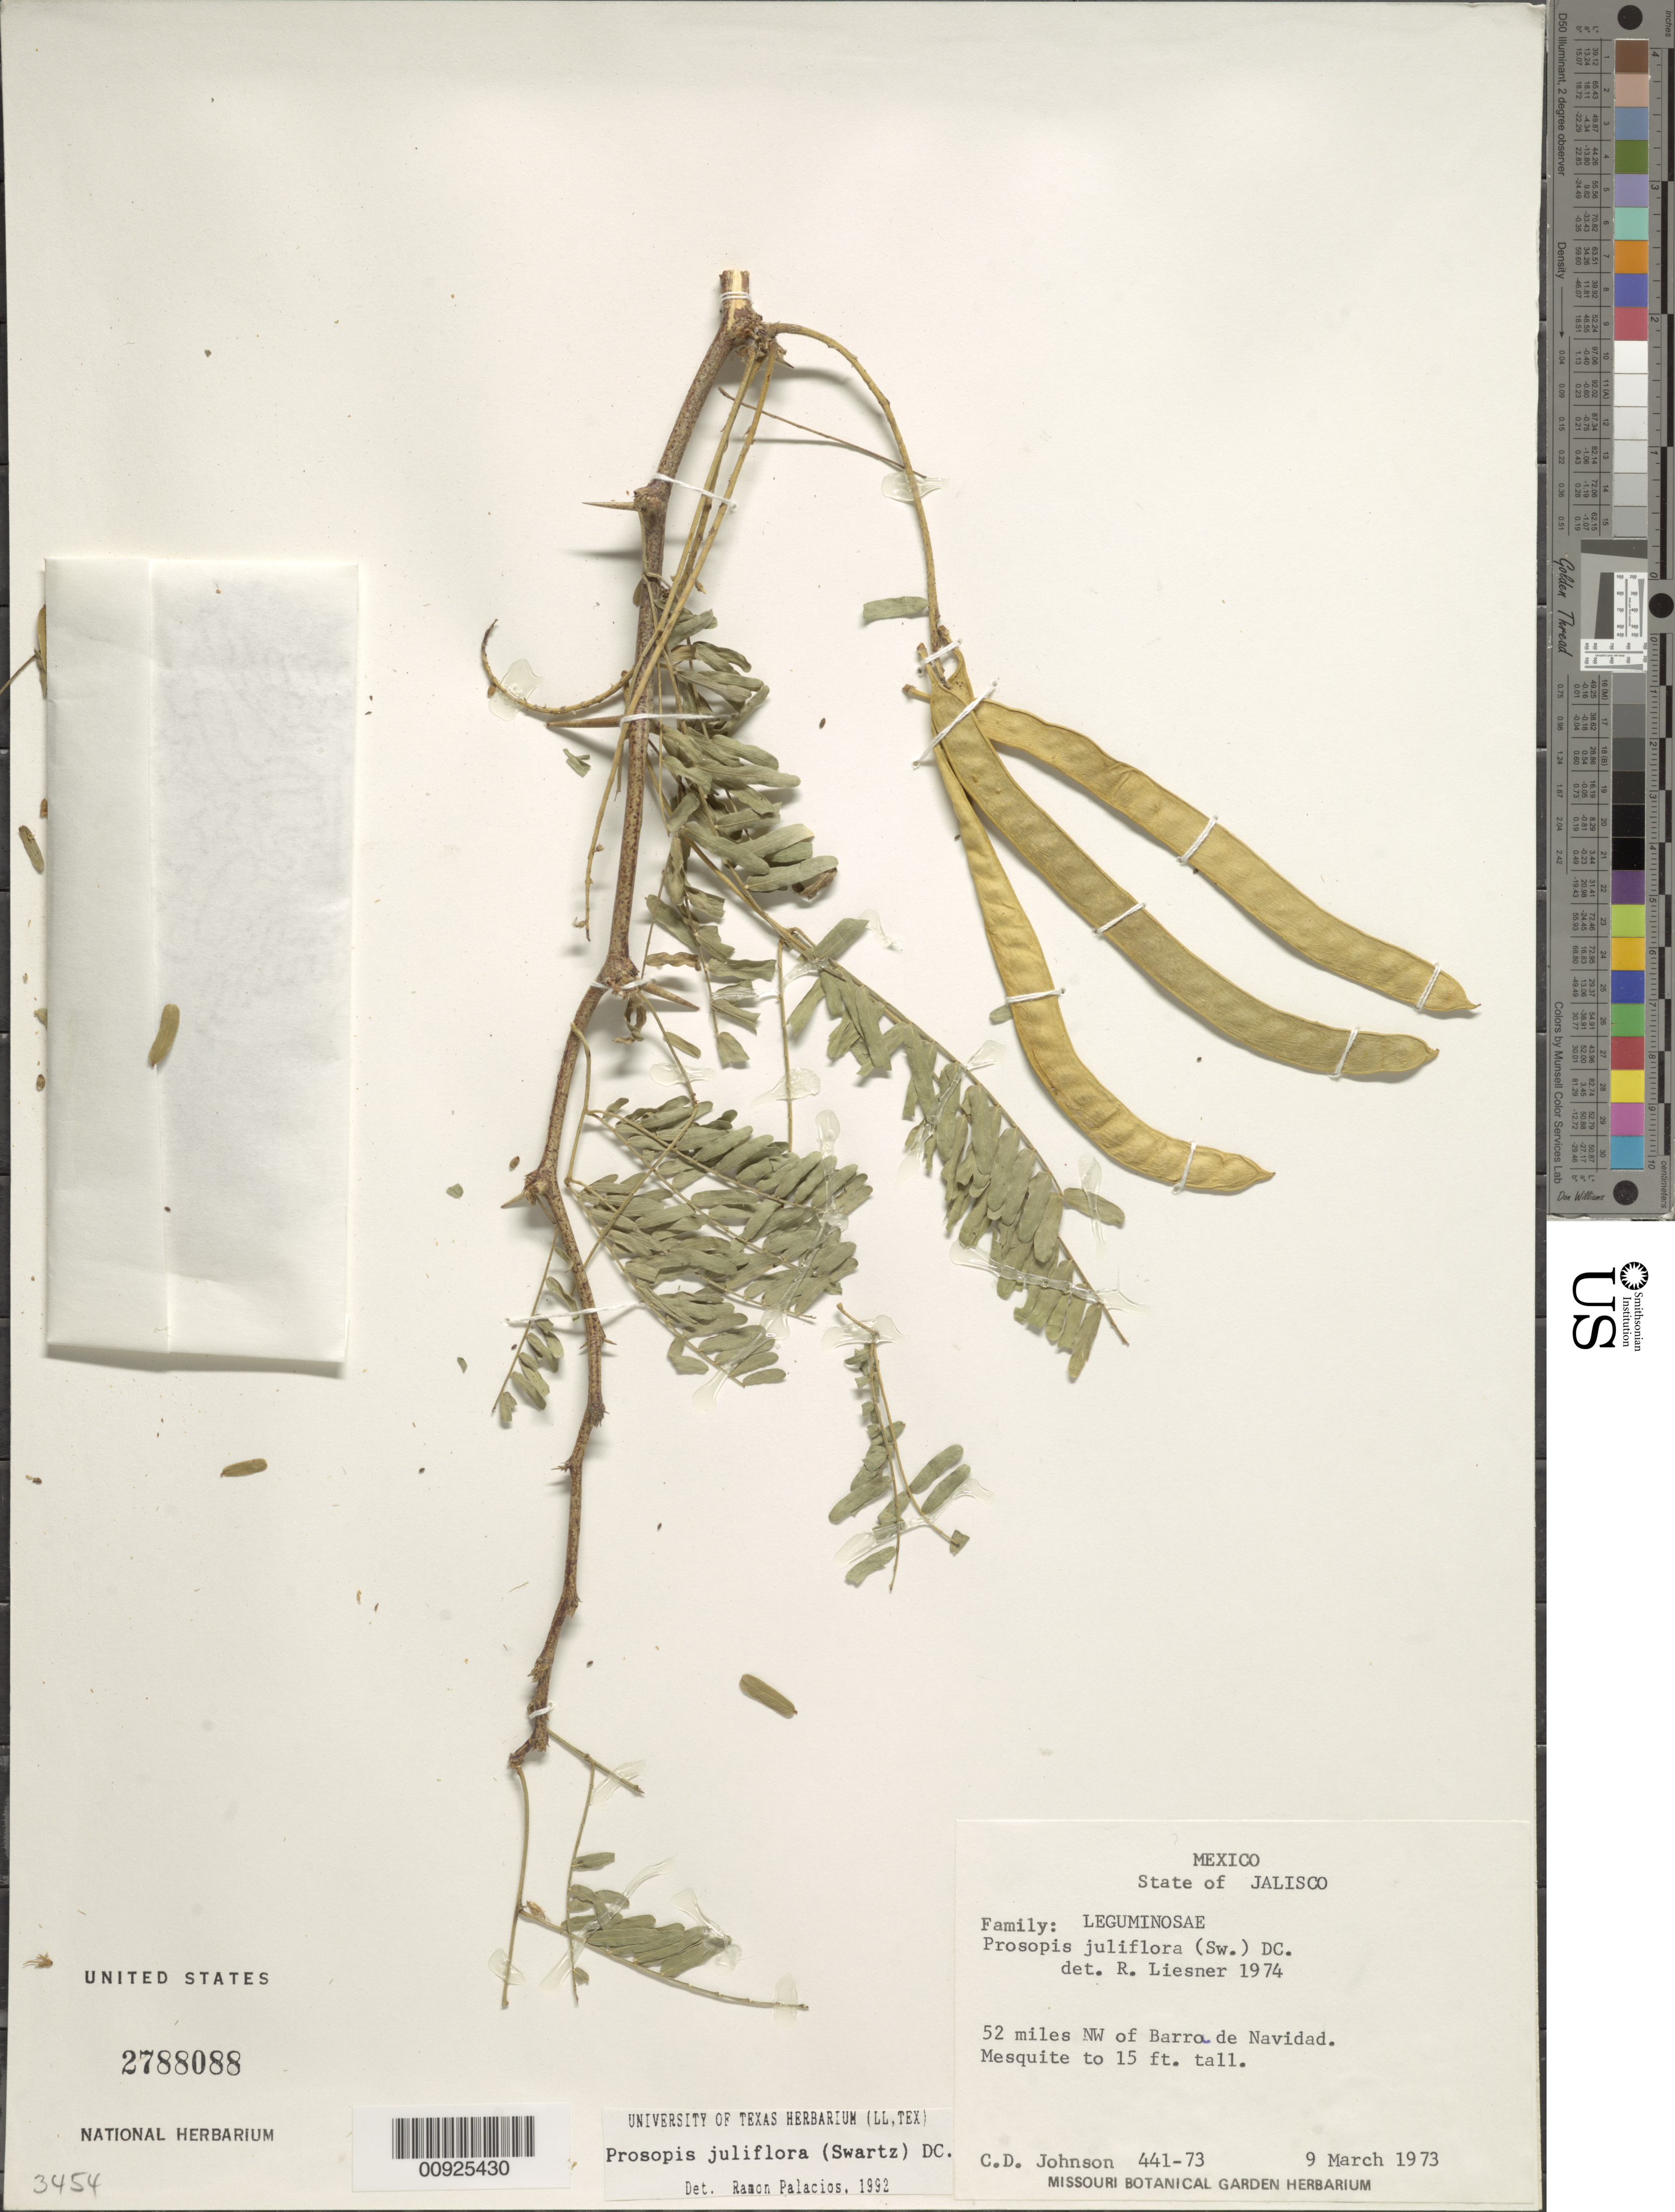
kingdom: Plantae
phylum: Tracheophyta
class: Magnoliopsida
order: Fabales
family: Fabaceae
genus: Neltuma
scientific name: Neltuma juliflora var. juliflora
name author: (Sw.) Raf.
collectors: C. D. Johnson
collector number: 441-73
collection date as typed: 09 Mar 1973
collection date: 1973-03-09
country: Mexico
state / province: Sinaloa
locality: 52 miles NW of Barra de Navidad.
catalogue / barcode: US 2788088